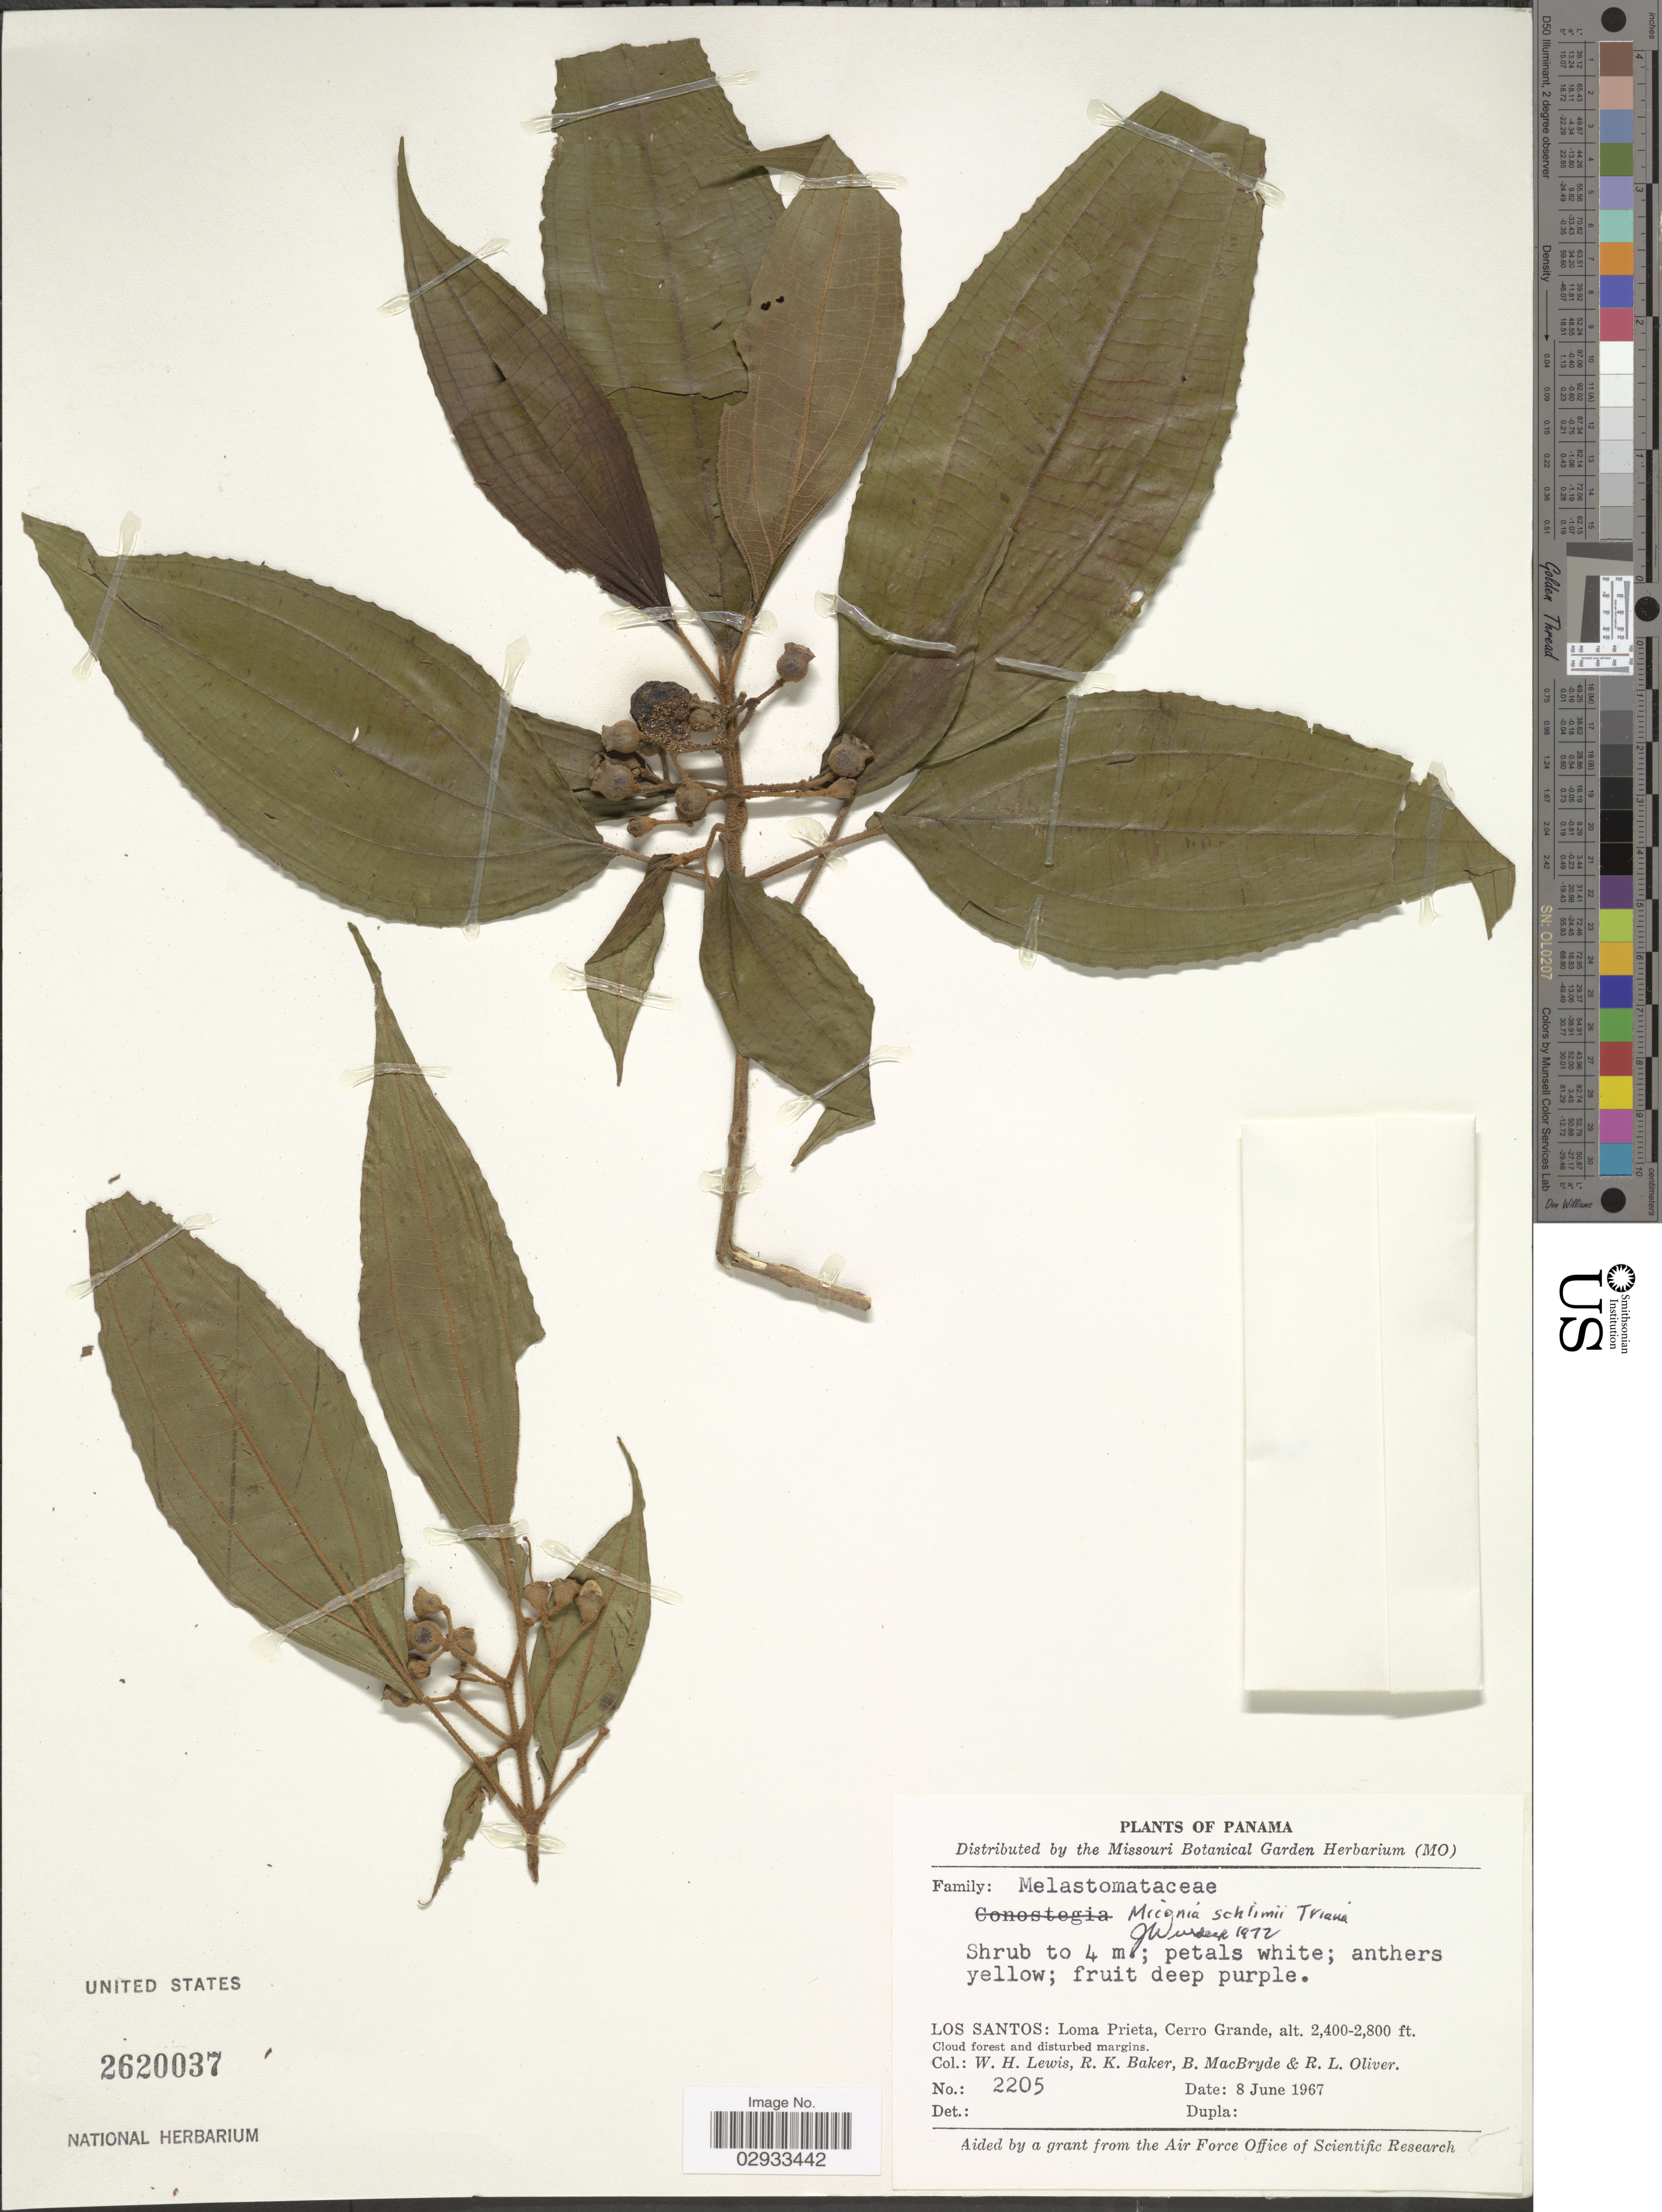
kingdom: Plantae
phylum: Tracheophyta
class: Magnoliopsida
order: Myrtales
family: Melastomataceae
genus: Miconia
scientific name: Miconia schlimii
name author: Triana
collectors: W. H. Lewis, R. K. Baker, B. MacBryde & R. Oliver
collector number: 2205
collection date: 1967-06-08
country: Panama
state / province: Los Santos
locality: Loma Prieta, Cerro Grande.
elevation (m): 732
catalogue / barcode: US 2620037